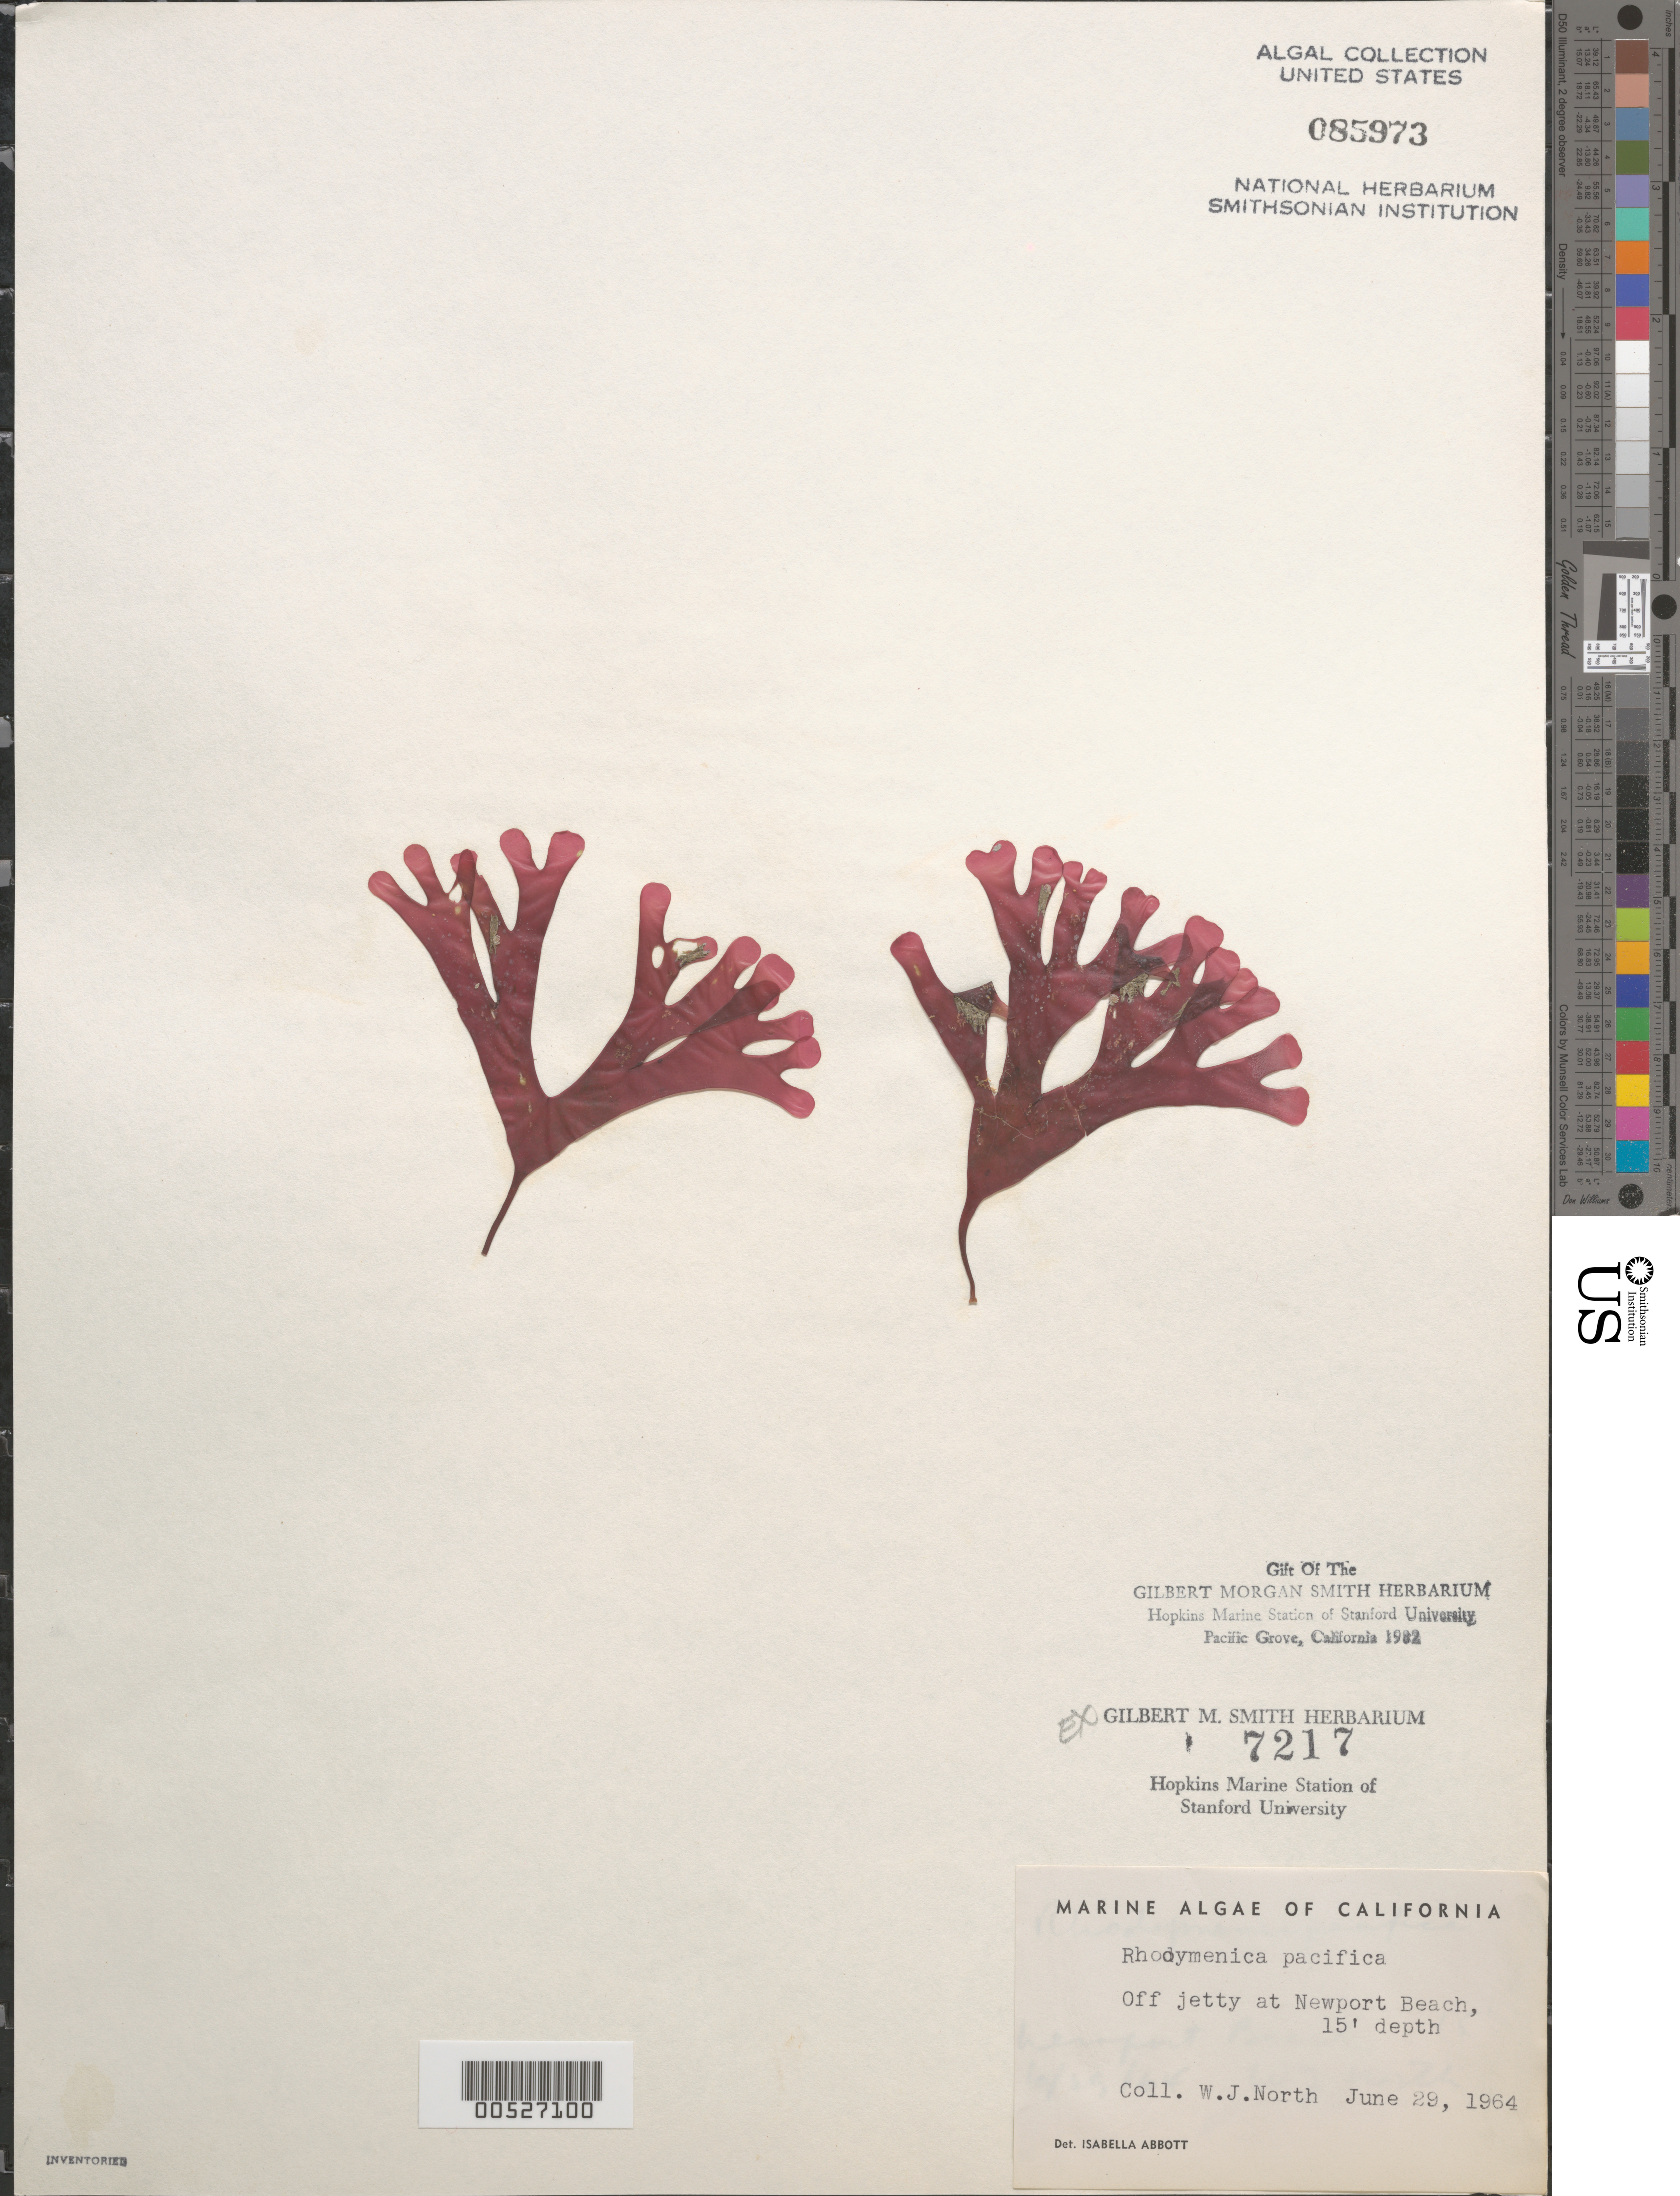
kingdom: Plantae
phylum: Rhodophyta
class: Florideophyceae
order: Rhodymeniales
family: Rhodymeniaceae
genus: Rhodymenia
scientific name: Rhodymenia pacifica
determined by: Abbott, Isabella A.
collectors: W. North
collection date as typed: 29 Jun 1964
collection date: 1964-06-29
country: United States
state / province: California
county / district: Orange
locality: Newport Beach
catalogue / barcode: US 85973